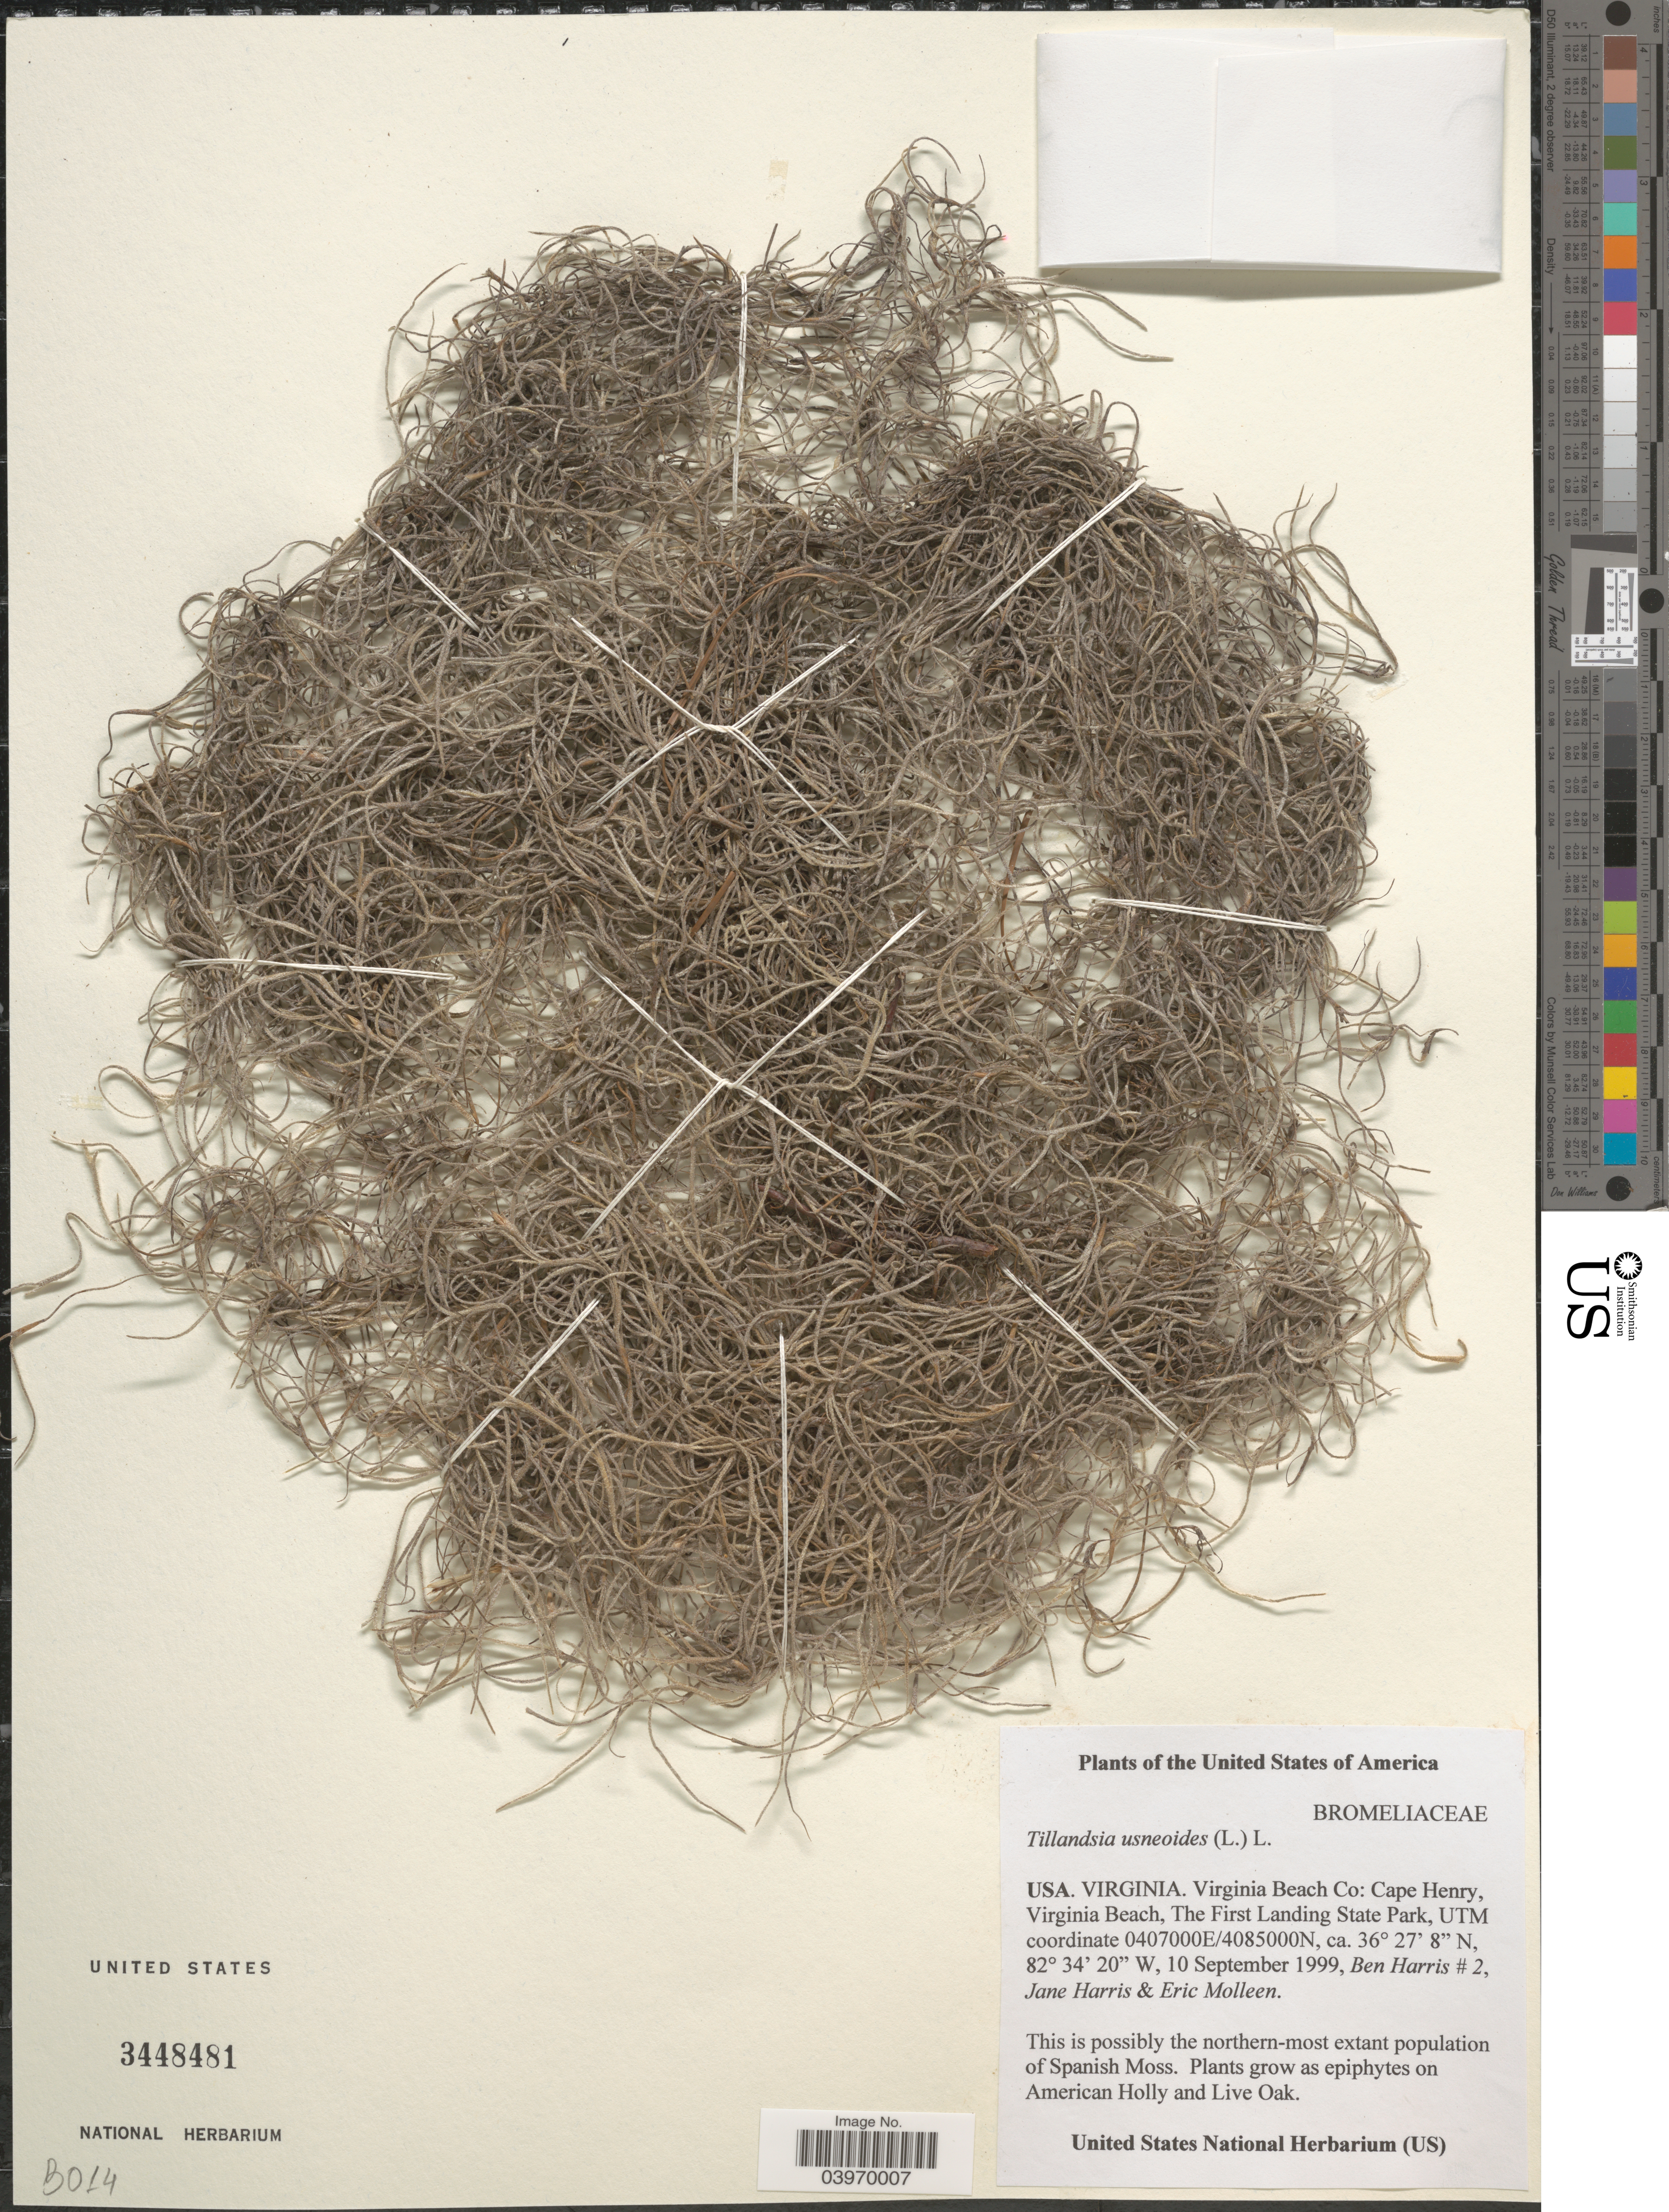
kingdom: Plantae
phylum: Tracheophyta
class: Liliopsida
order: Poales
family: Bromeliaceae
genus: Tillandsia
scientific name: Tillandsia usneoides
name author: (L.) L.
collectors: B. B. Harris, J. Harris & E. Molleen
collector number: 2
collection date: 1999-09-10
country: United States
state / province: Virginia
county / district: City of Virginia Beach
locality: Virginia Beach Co: Cape Henry, Virginia Beach, The First Landing State Park. UTM coordinate 0407000E/4085000N.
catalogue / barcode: US 3448481